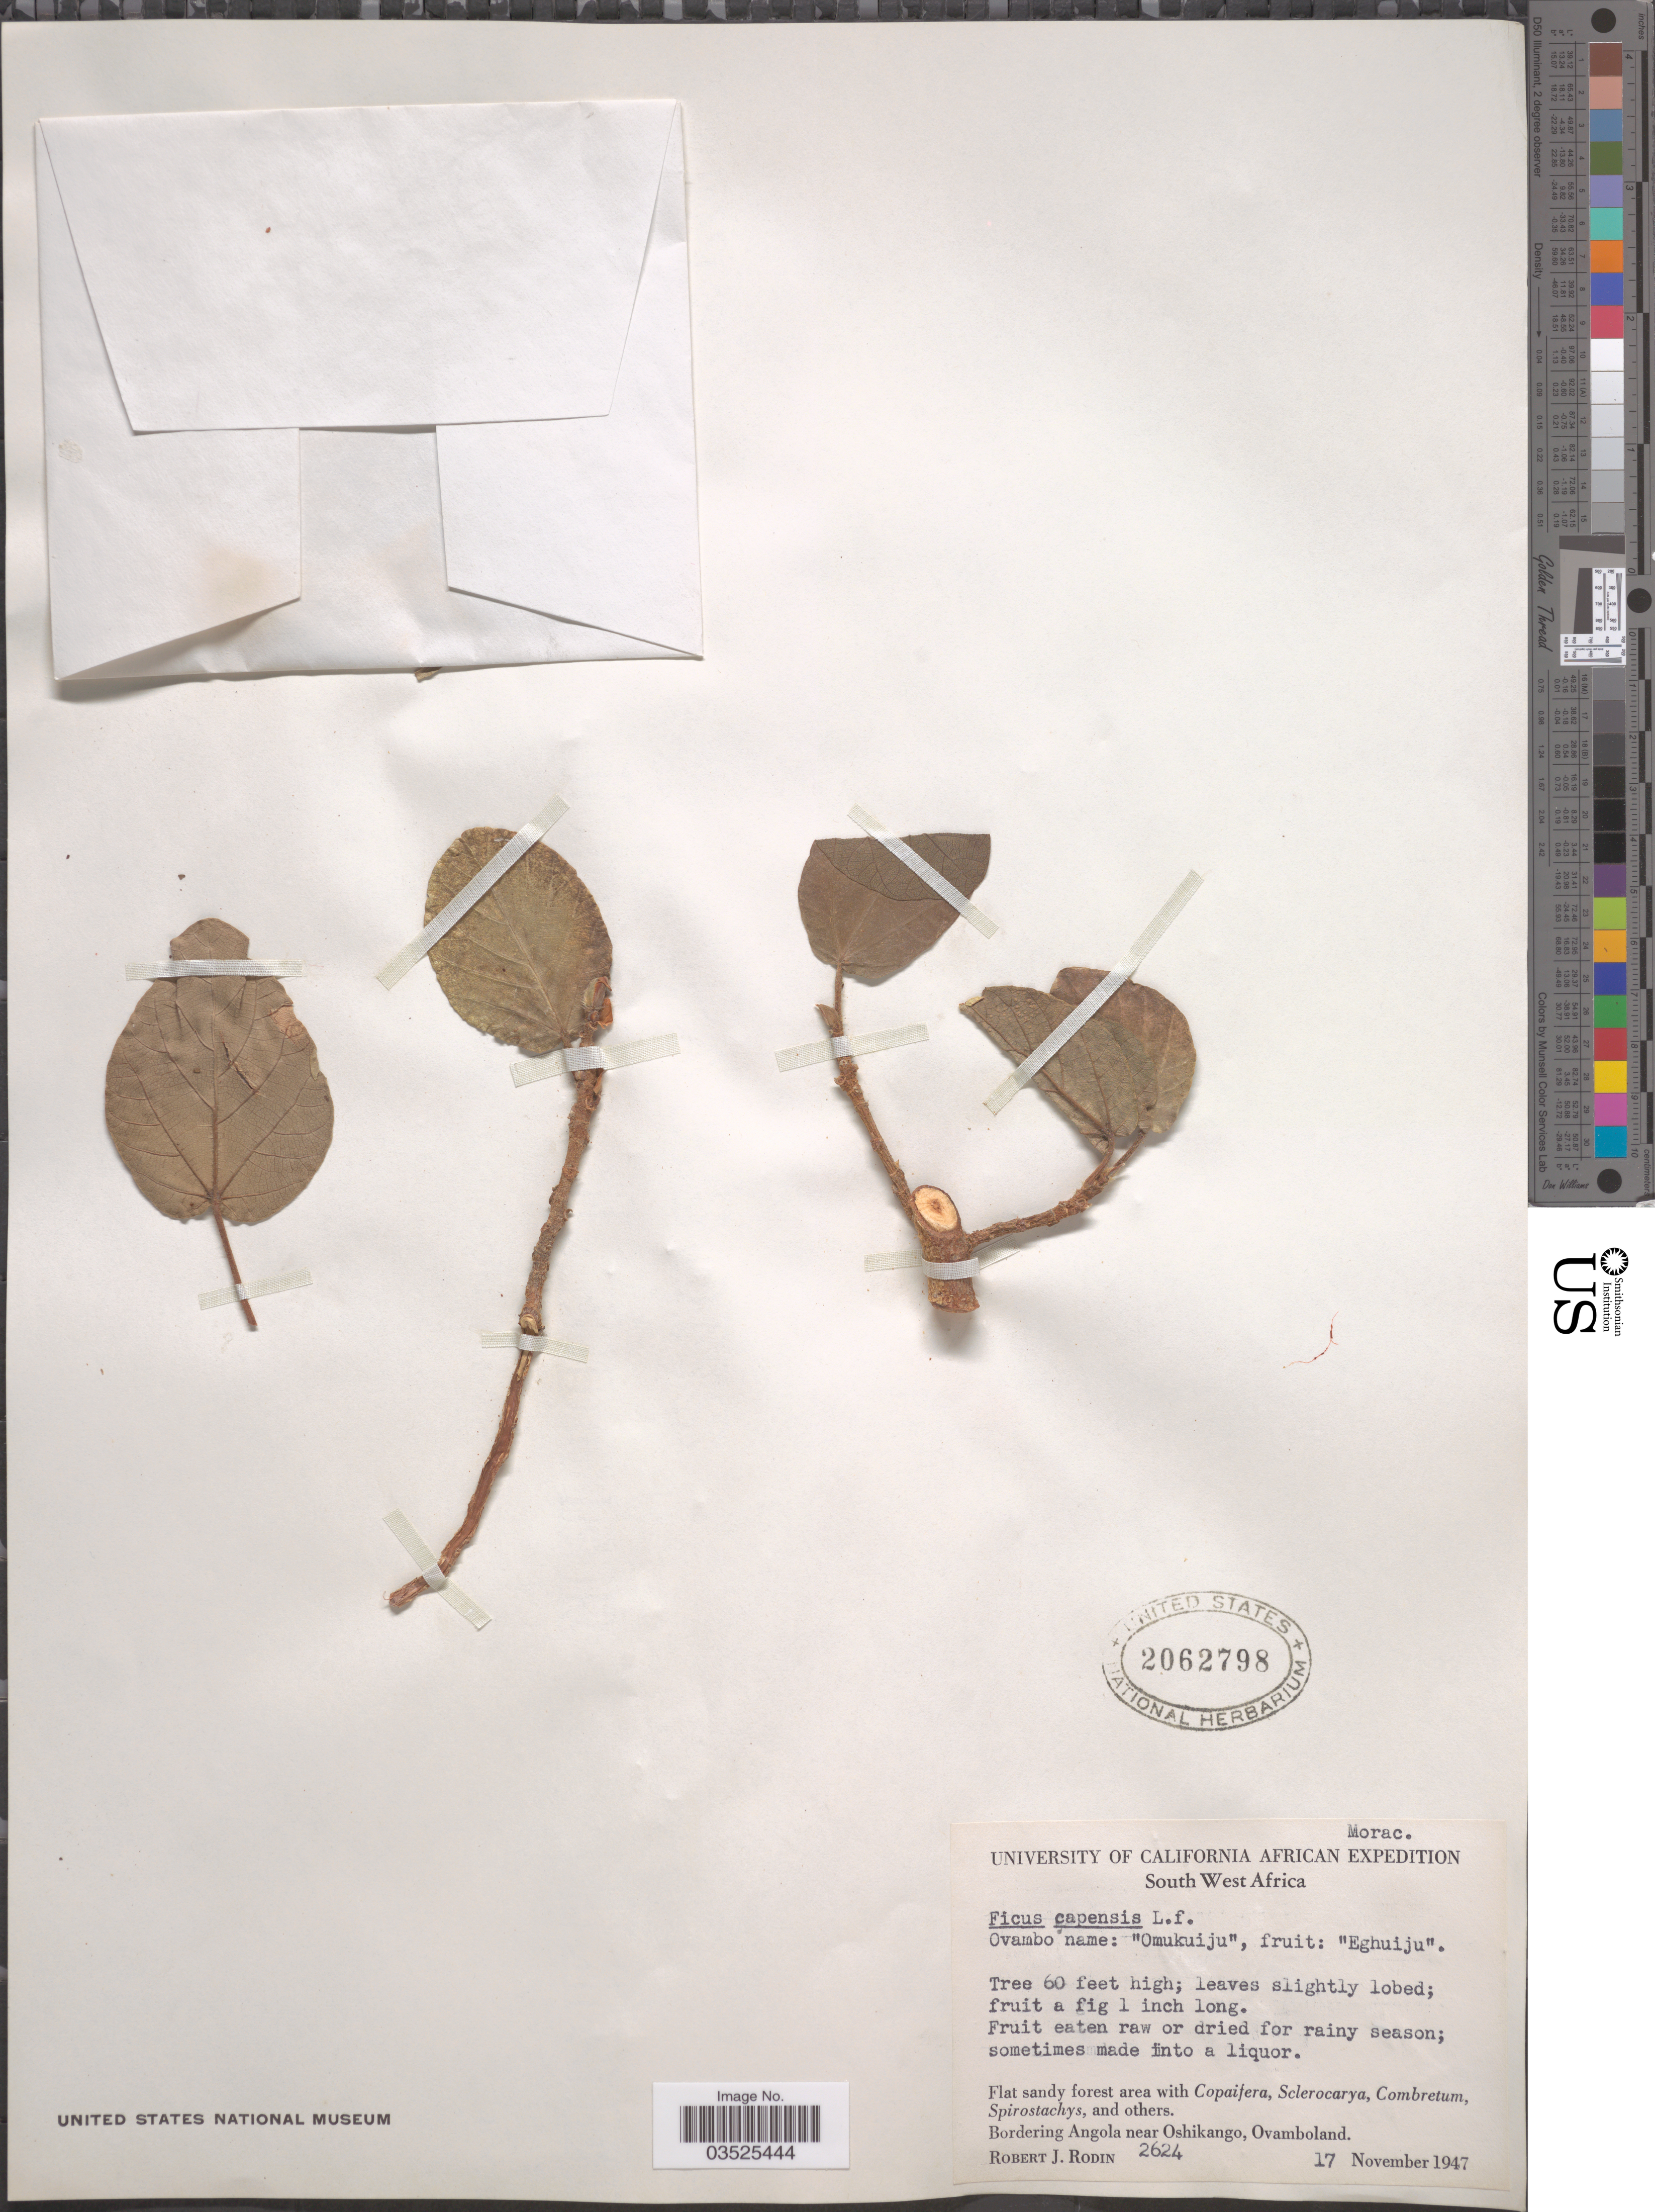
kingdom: Plantae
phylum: Tracheophyta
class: Magnoliopsida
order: Rosales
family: Moraceae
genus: Ficus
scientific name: Ficus sur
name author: Forssk.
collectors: R. J. Rodin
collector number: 2624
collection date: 1947-11-17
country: Namibia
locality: South West Africa. Bordering Angola near Oshikango, Ovamboland.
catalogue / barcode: US 2062798